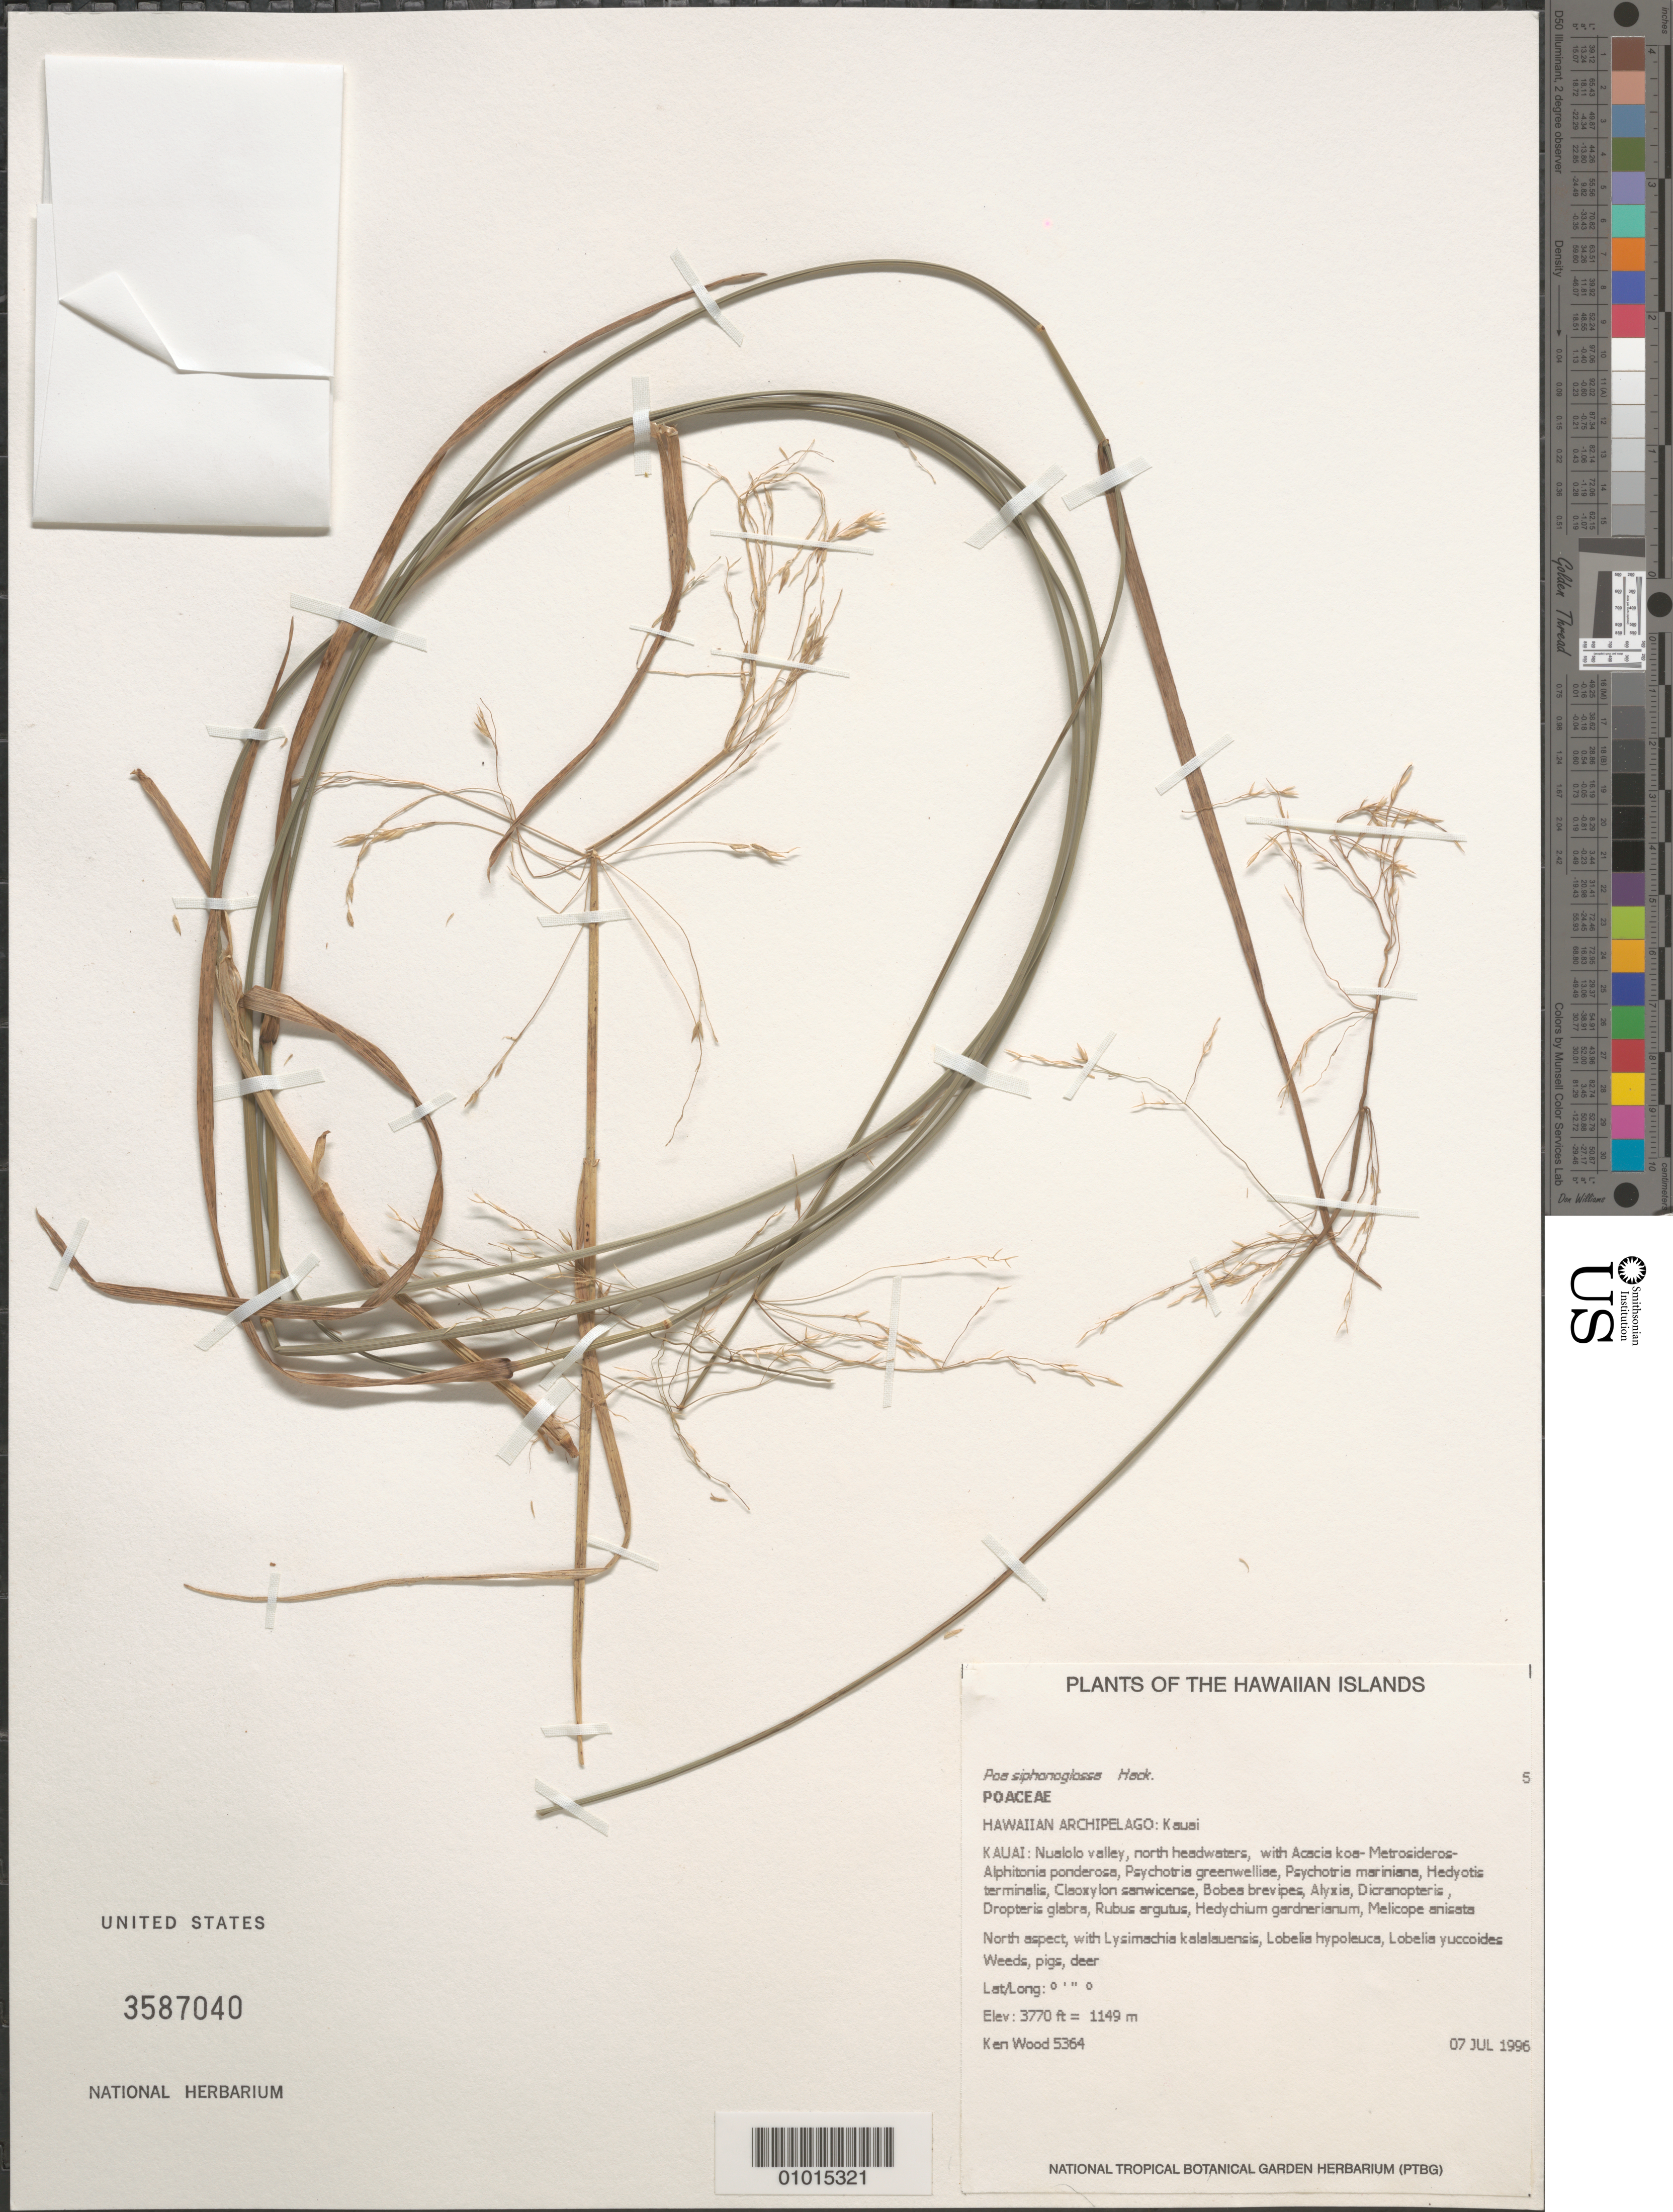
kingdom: Plantae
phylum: Tracheophyta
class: Liliopsida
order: Poales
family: Poaceae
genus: Poa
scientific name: Poa siphonoglossa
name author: Hack.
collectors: K. R. Wood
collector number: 5364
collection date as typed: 7 Jul 1996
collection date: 1996-07-07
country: United States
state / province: Hawaii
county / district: Kaui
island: Kaua'i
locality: Nuslolo valley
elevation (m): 1149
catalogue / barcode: US 3587040